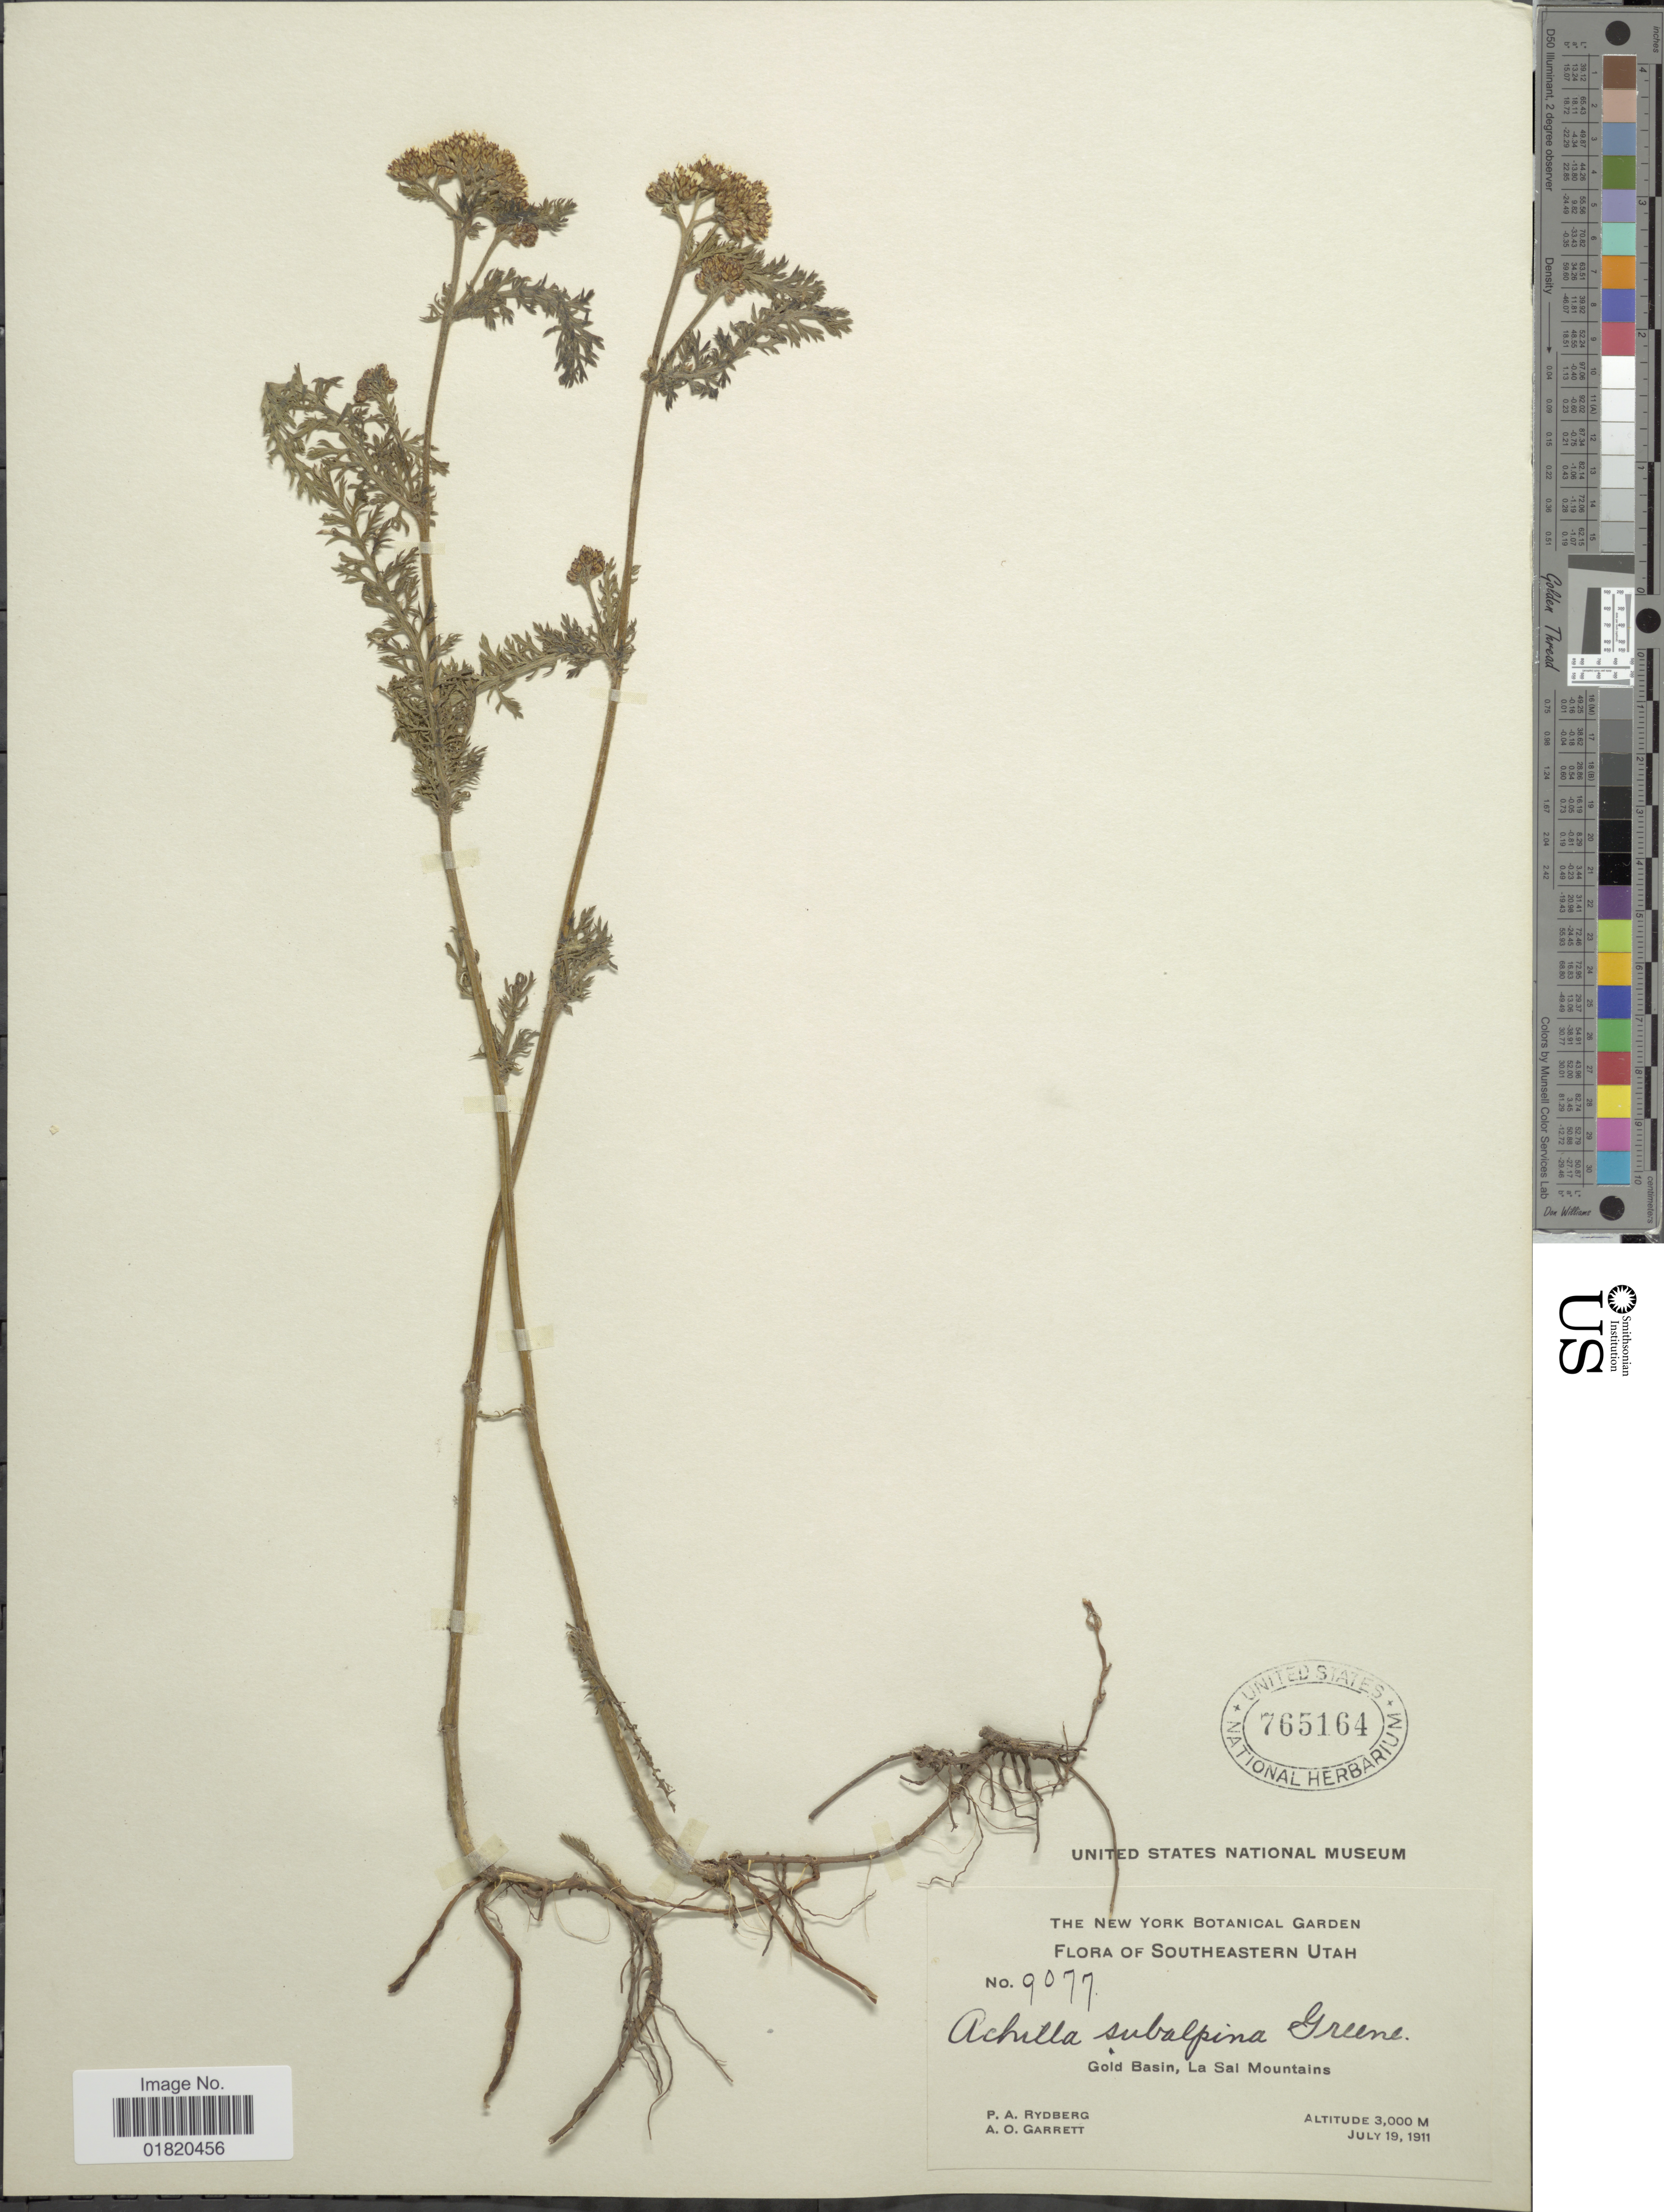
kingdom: Plantae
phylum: Tracheophyta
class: Magnoliopsida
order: Asterales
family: Asteraceae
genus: Achillea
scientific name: Achillea subalpina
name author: Greene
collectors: P. A. Rydberg & A. O. Garrett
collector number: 9077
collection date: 1911-07-19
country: United States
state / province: Utah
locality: Southeastern Utah. Gold Basin, La Sal Mountains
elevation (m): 3000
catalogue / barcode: US 765164